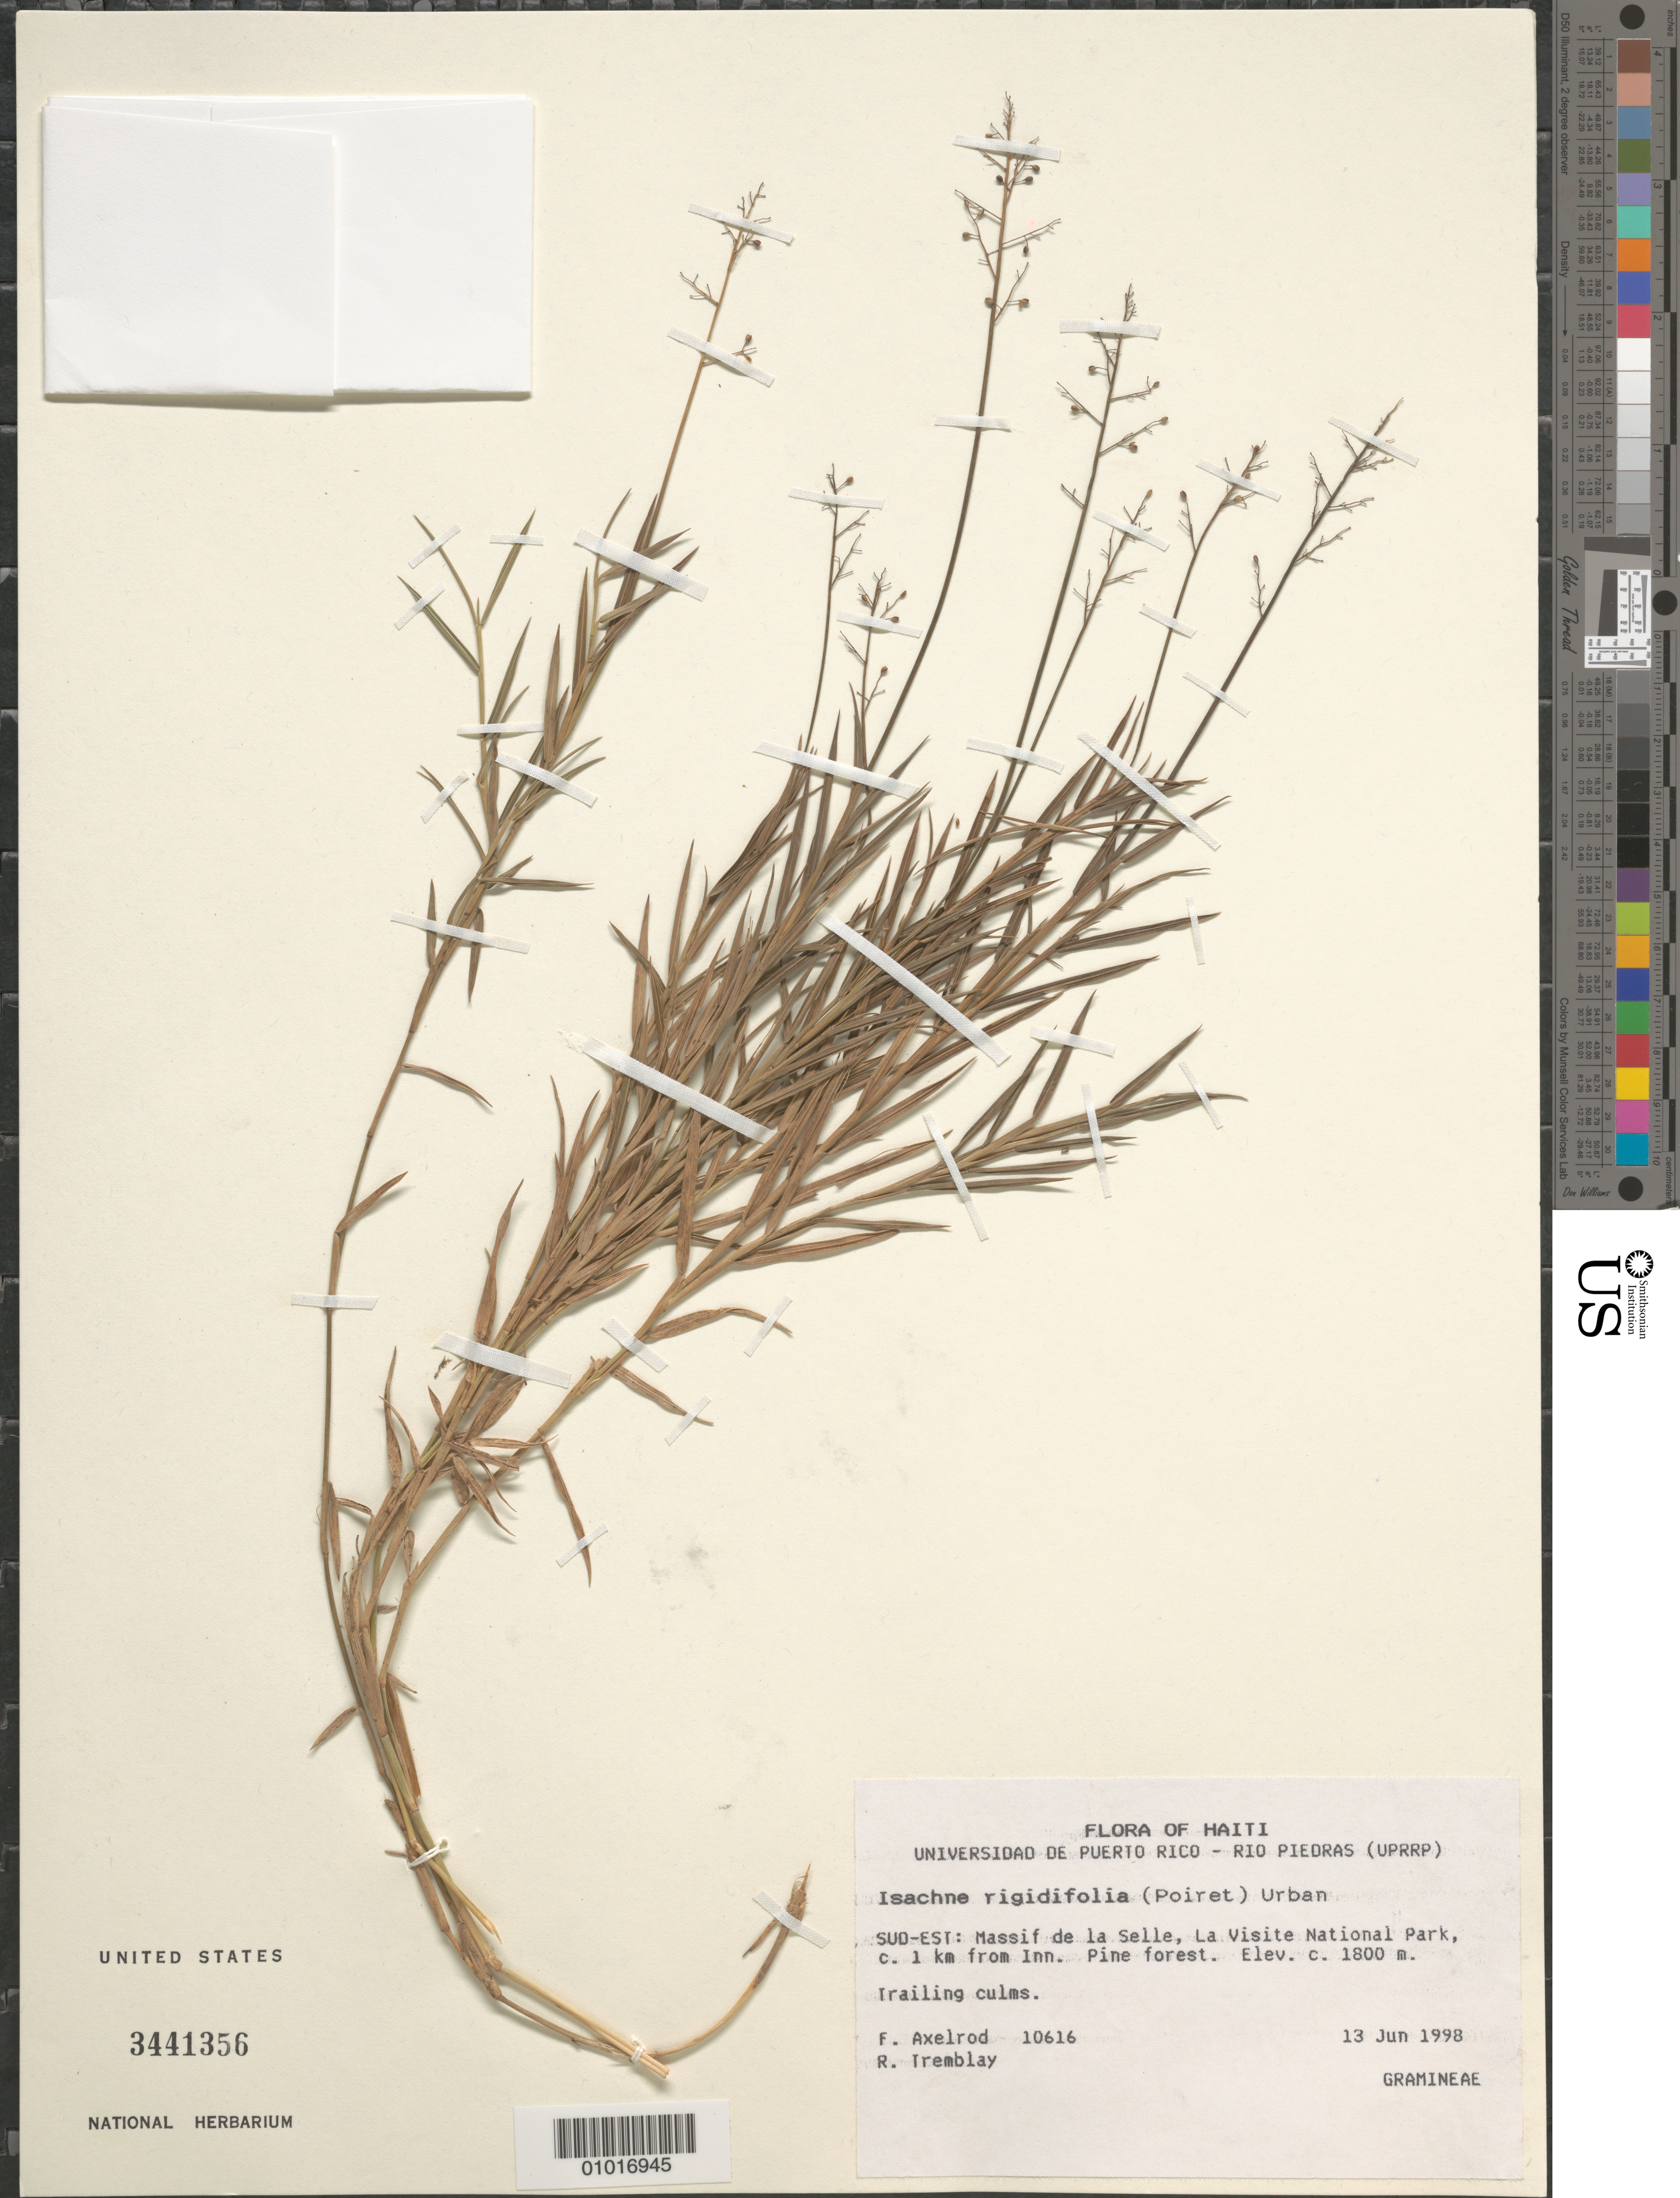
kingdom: Plantae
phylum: Tracheophyta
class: Liliopsida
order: Poales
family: Poaceae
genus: Isachne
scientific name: Isachne rigidifolia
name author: (Poir.) Urb.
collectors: F. S. Axelrod, F. S. Axelrod & R. L. Tremblay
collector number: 10616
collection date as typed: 13 Jun 1998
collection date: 1998-06-13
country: Haiti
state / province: Sud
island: Hispaniola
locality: Massif de la Selle, La Visite National Park, Pine forest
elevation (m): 1800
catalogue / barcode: US 3441356